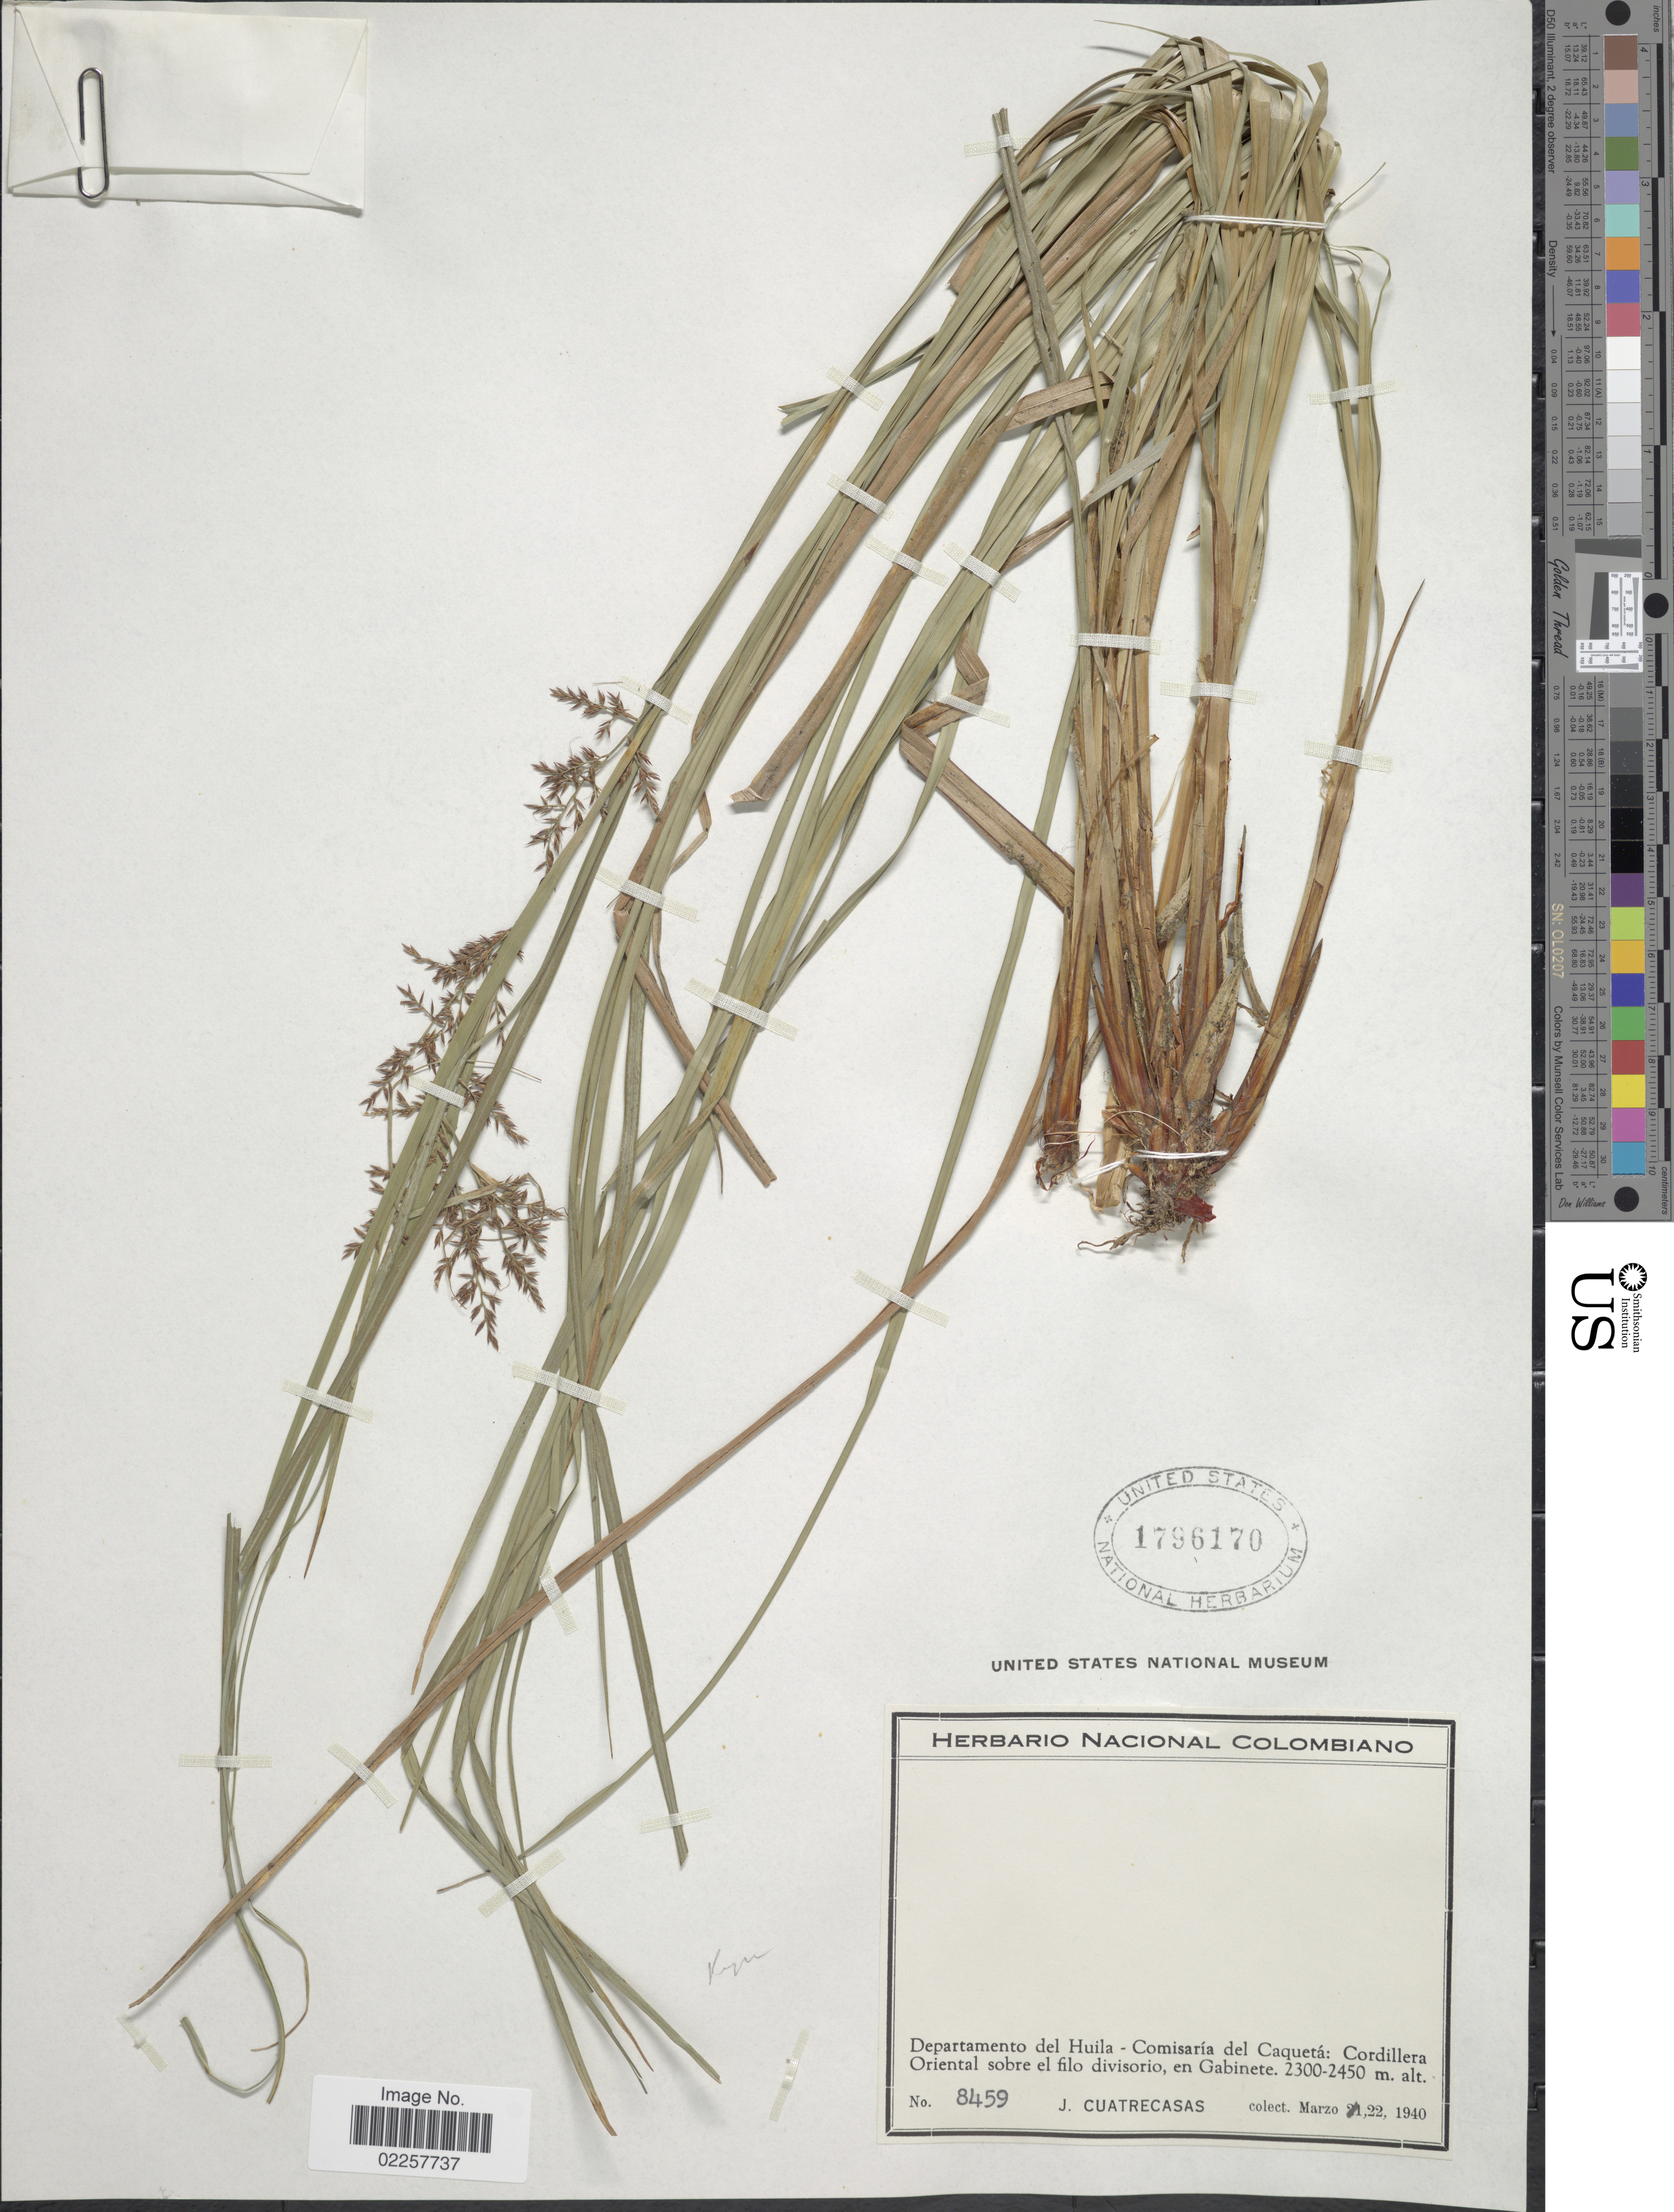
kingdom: Plantae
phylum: Tracheophyta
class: Liliopsida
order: Poales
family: Cyperaceae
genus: Rhynchospora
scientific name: Rhynchospora sp.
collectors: J. Cuatrecasas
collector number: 8459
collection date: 1940-03-22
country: Colombia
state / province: Huila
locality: Comisaria del Caqueta: Cordillera Oriental sobre el filo divisorio, en Gabinete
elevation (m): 2300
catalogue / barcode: US 1796170